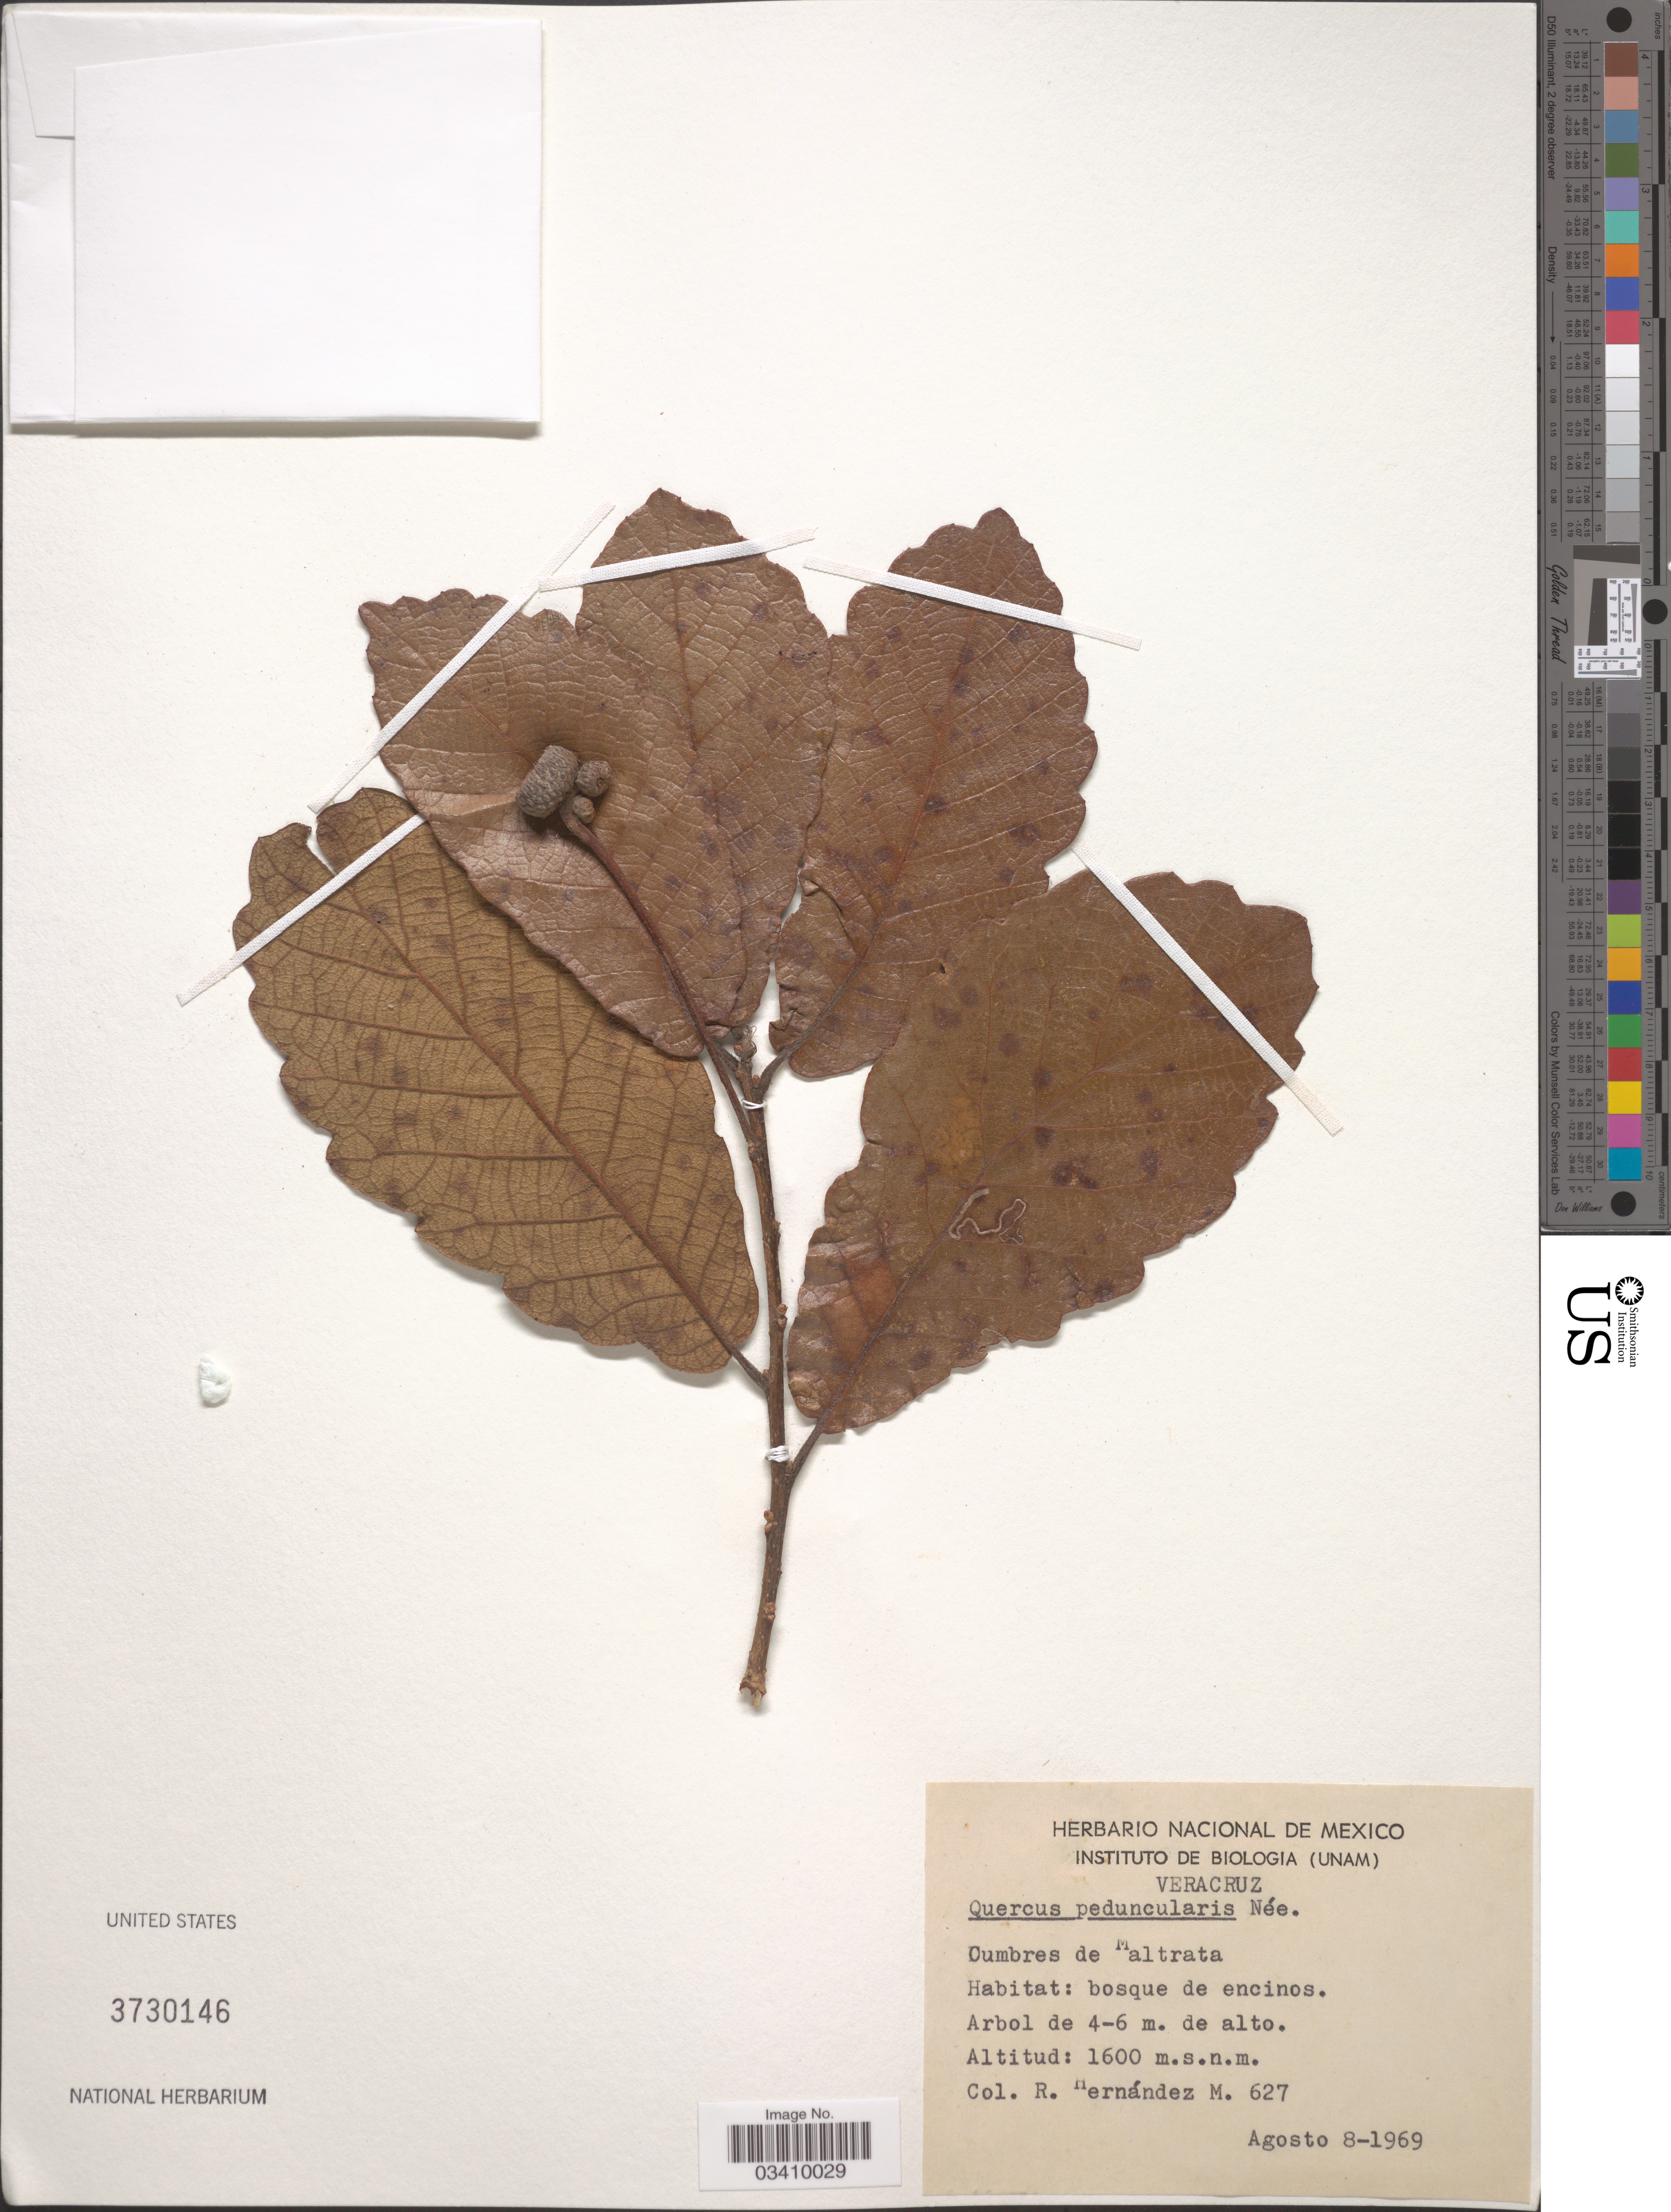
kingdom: Plantae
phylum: Tracheophyta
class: Magnoliopsida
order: Fagales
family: Fagaceae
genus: Quercus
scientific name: Quercus peduncularis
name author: Née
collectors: R. Hernández M.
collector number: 627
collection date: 1969-08-08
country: Mexico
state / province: Veracruz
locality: Veracruz. Cumbres de Maltrata.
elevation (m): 1600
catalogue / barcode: US 3730146